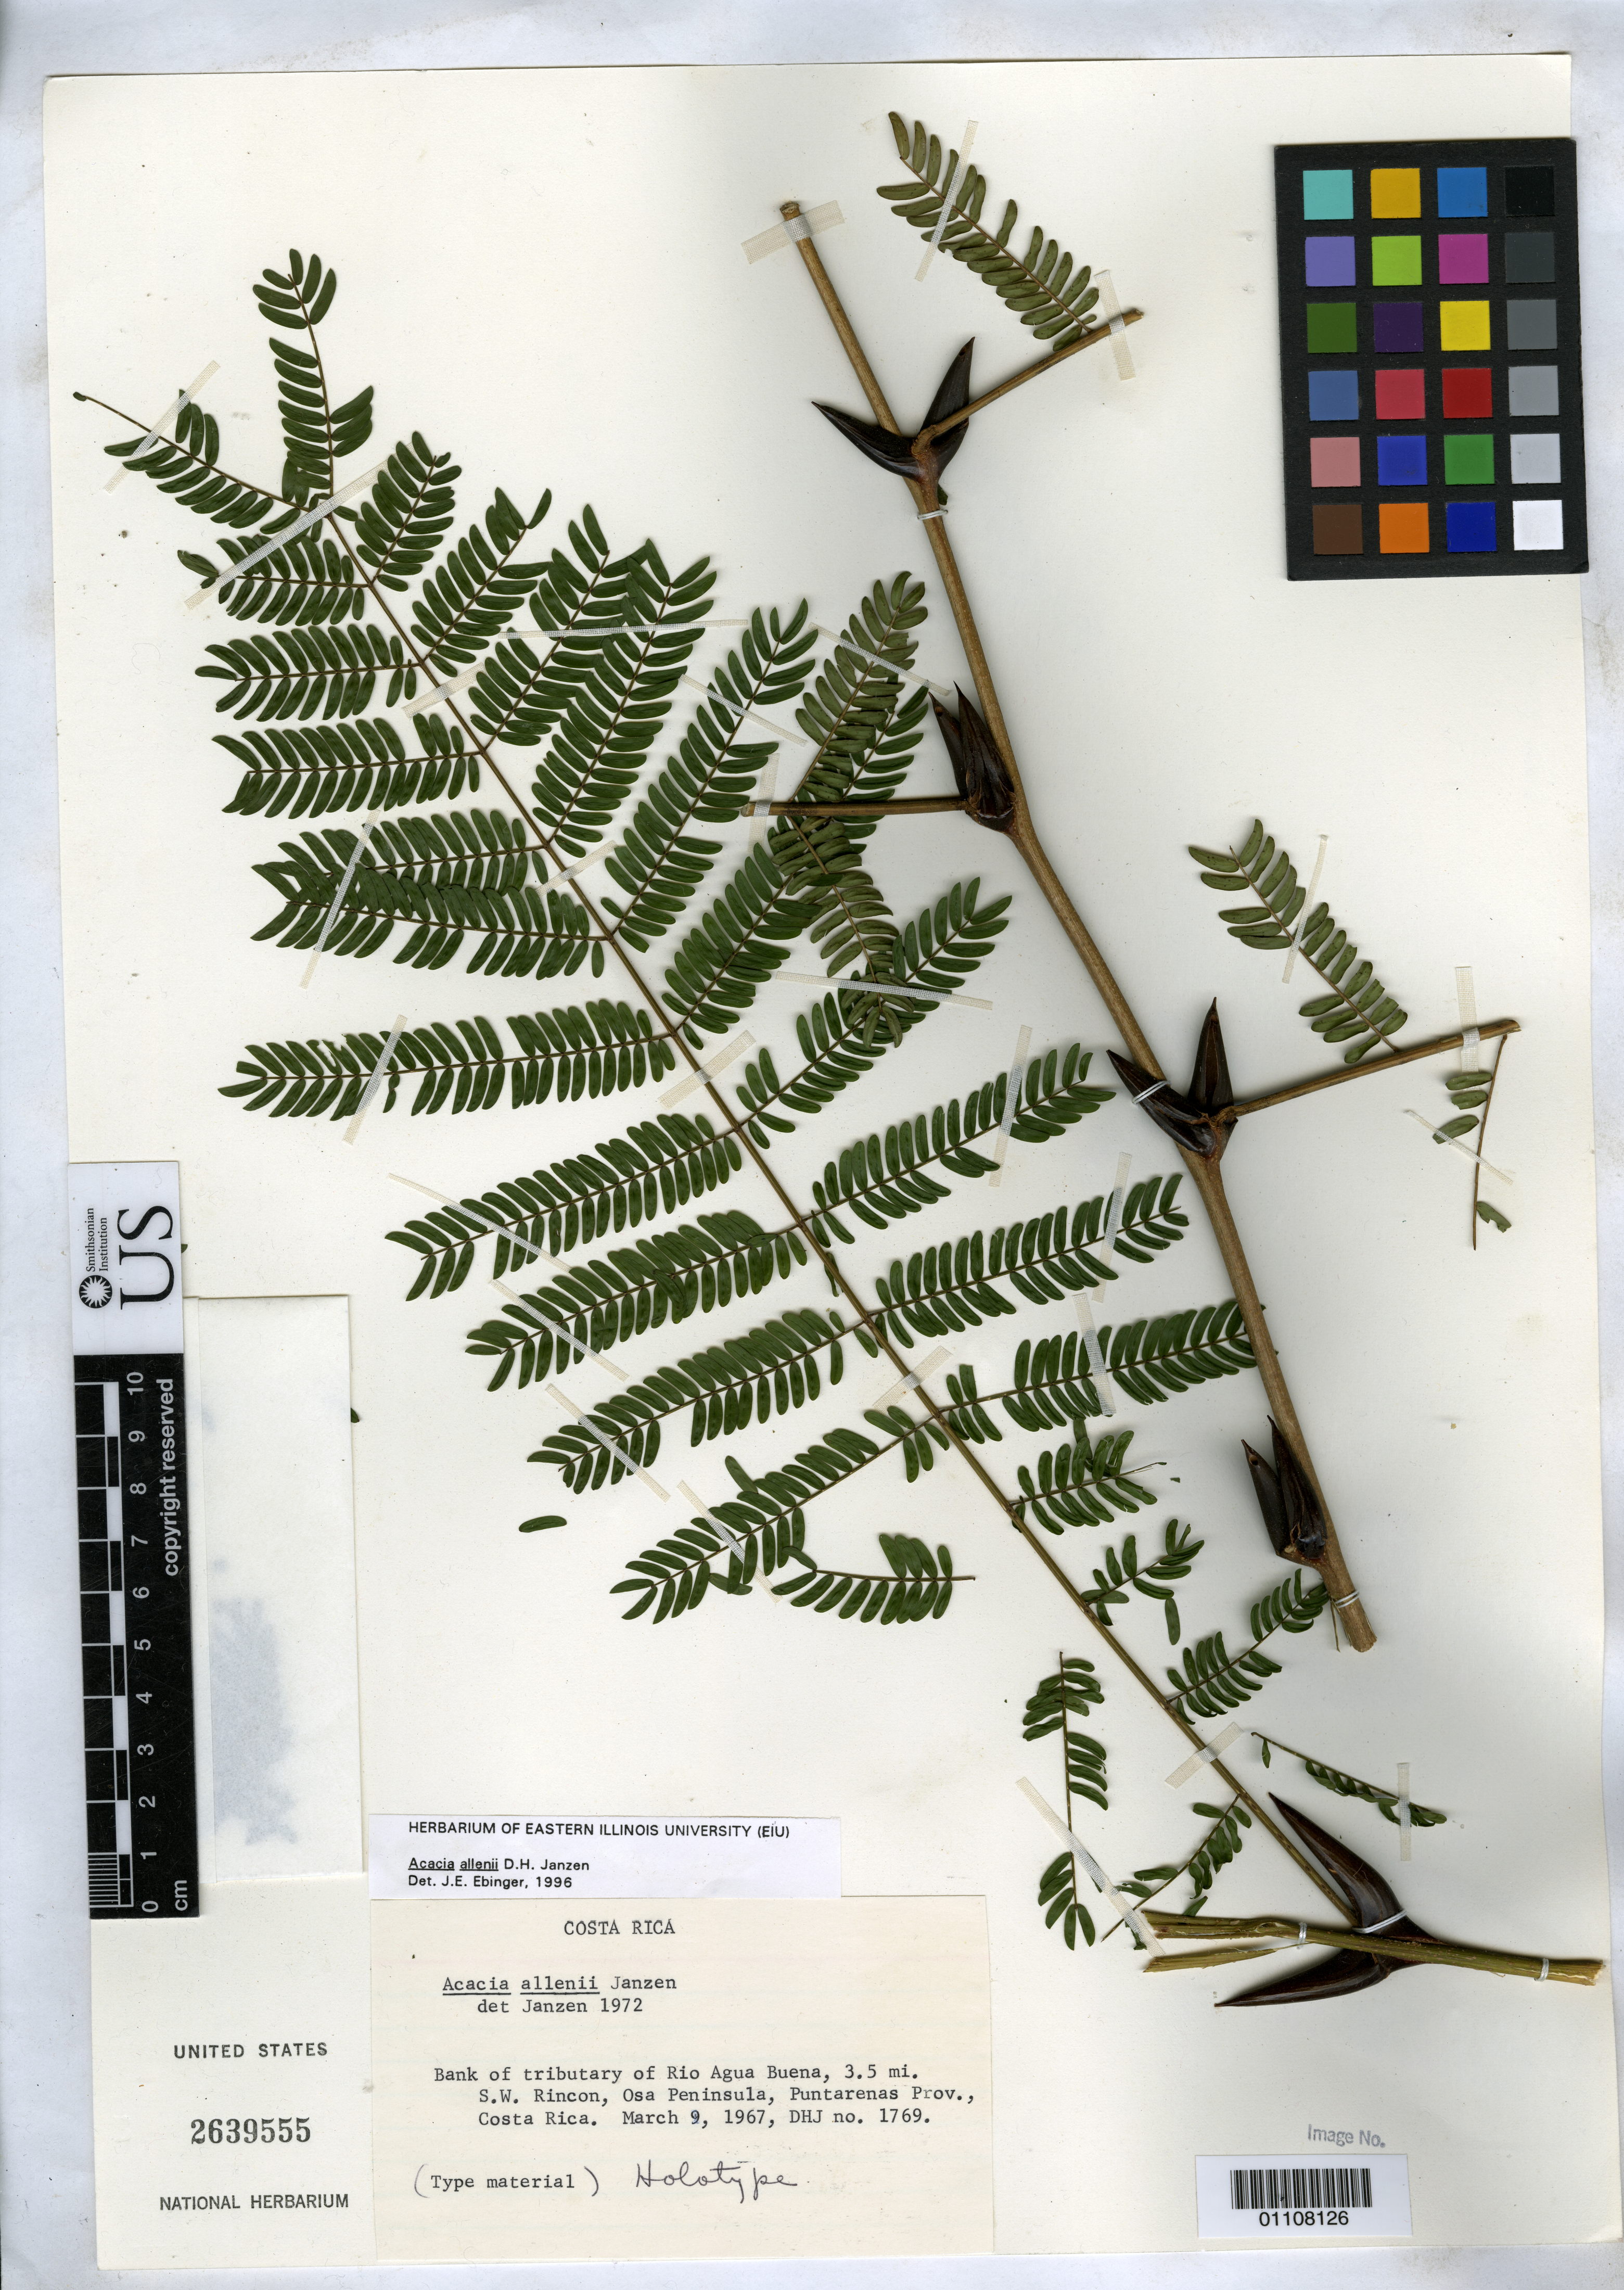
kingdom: Plantae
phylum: Tracheophyta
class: Magnoliopsida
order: Fabales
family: Fabaceae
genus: Acacia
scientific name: Acacia allenii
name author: D.H. Janzen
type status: Holotype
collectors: D. Janzen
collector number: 1769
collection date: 1967-03-09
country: Costa Rica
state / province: Puntarenas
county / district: Osa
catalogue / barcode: US 2639555